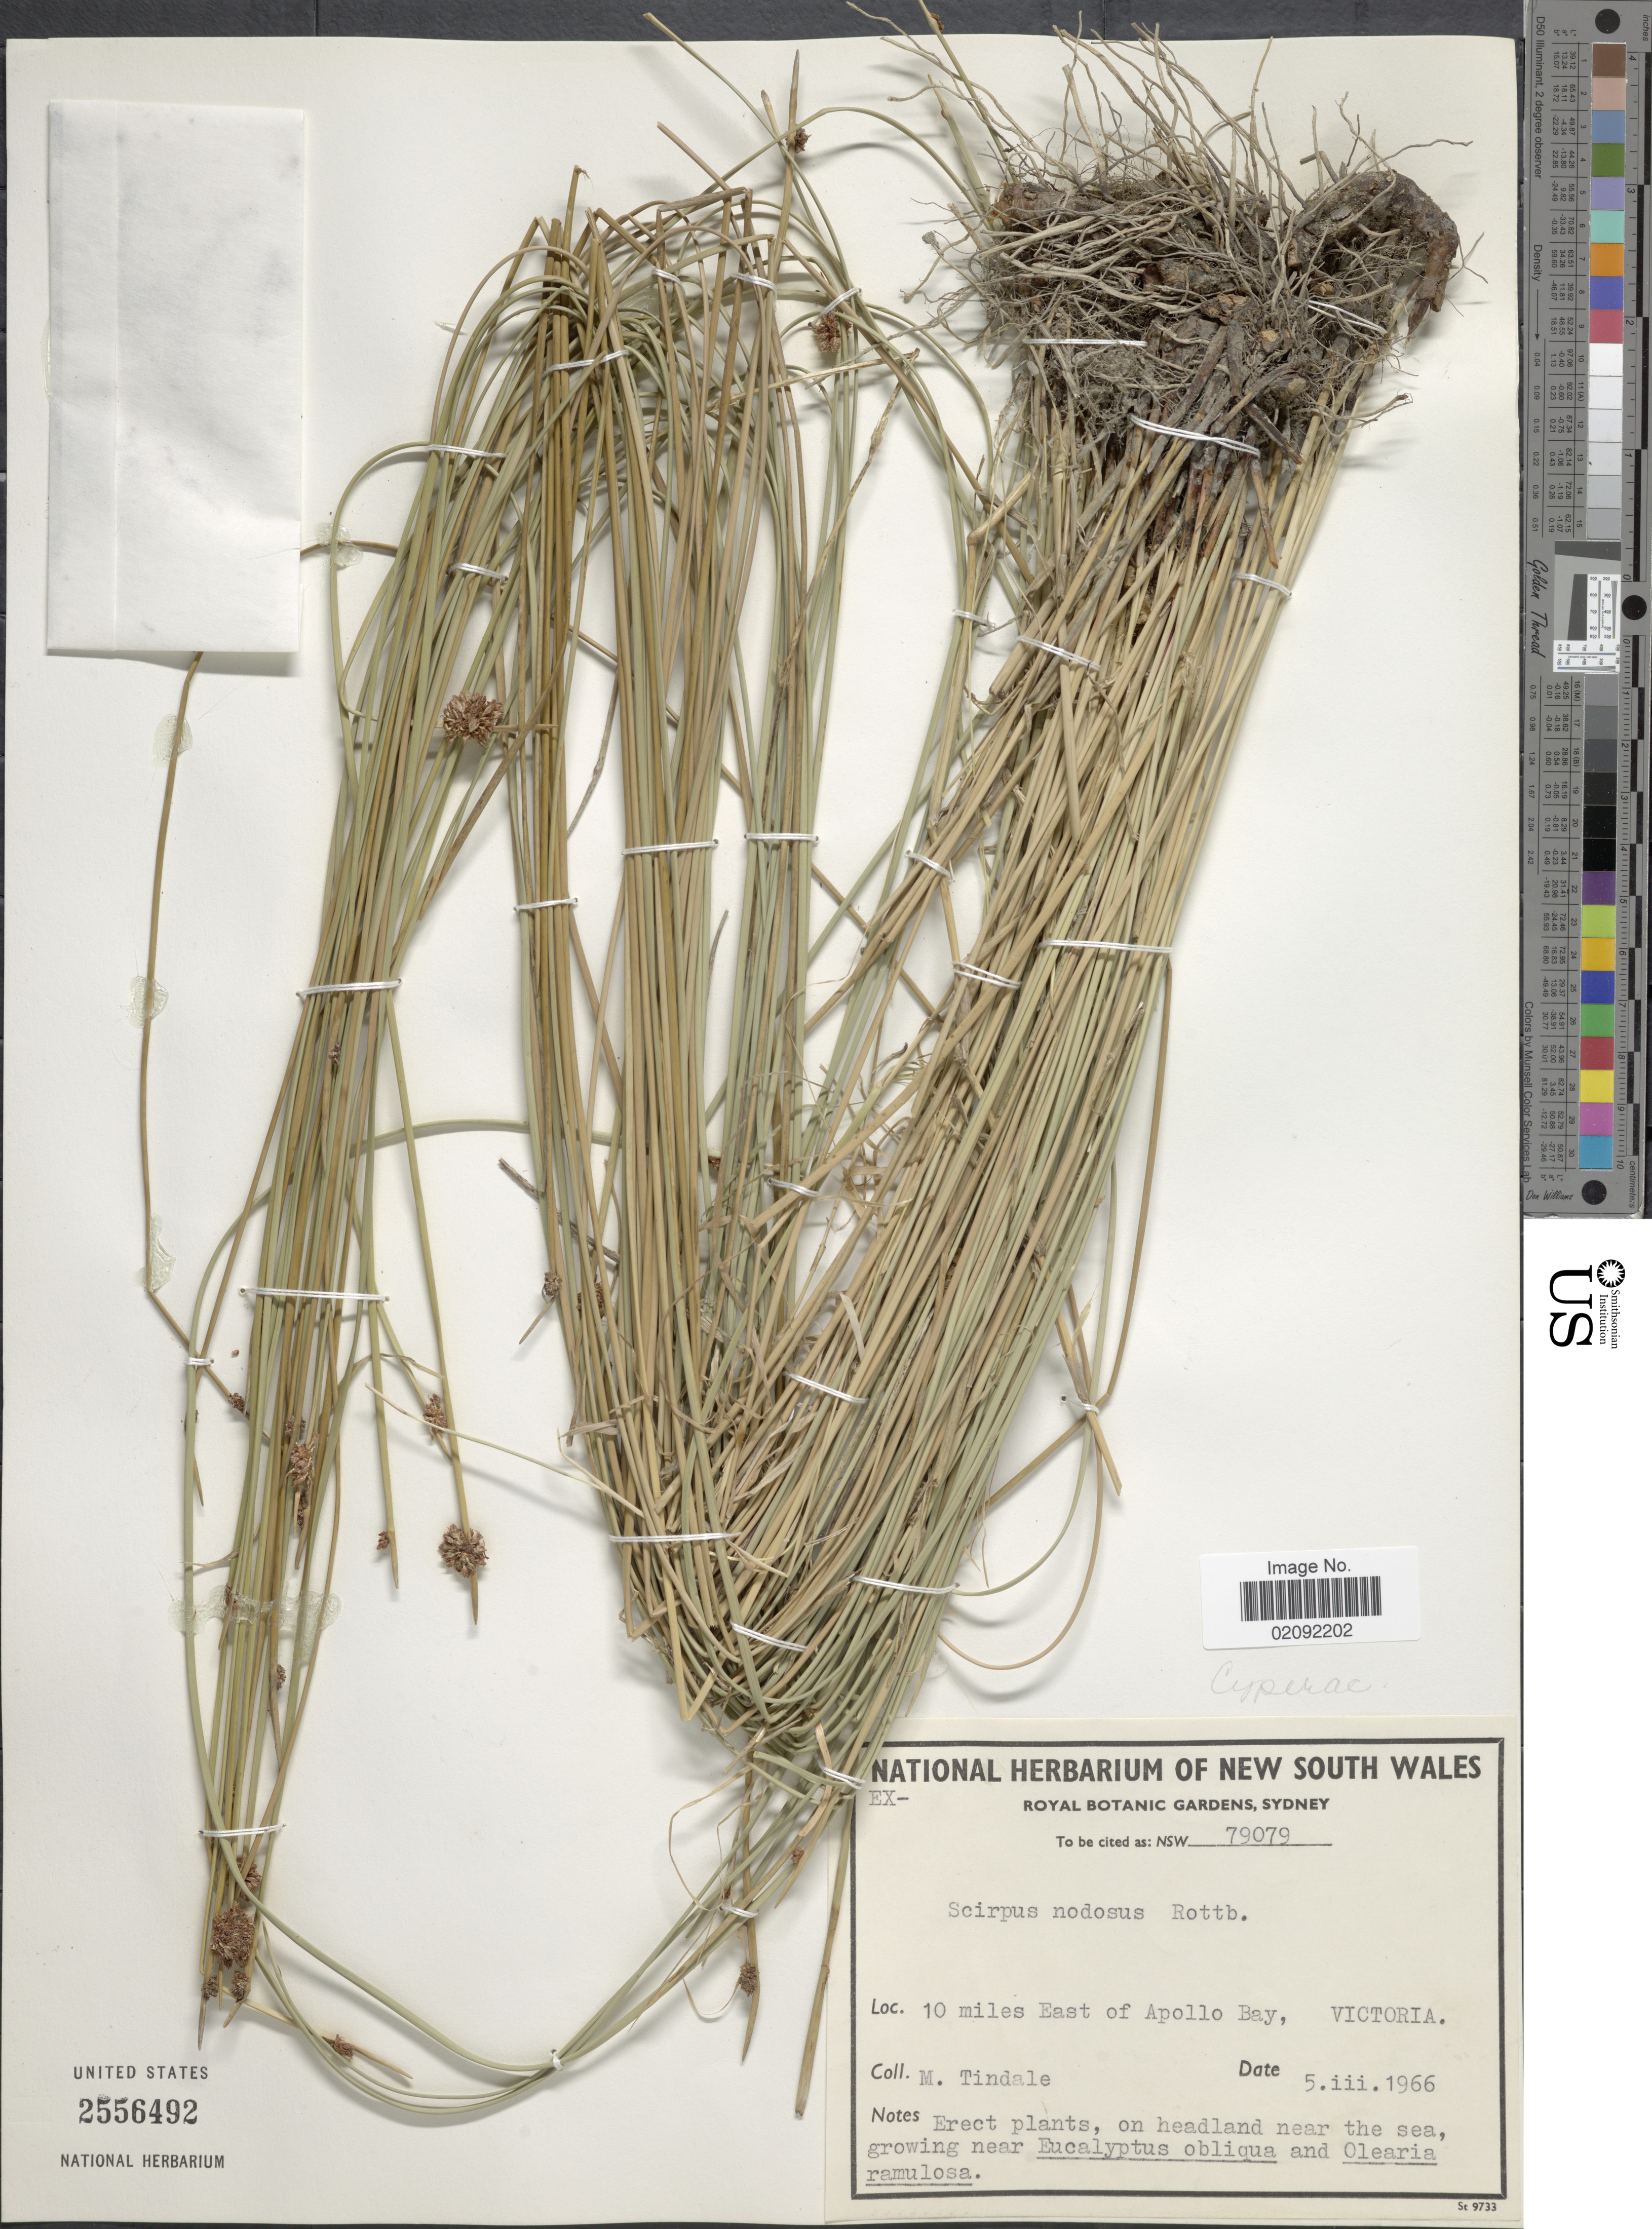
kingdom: Plantae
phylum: Tracheophyta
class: Liliopsida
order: Poales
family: Cyperaceae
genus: Ficinia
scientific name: Ficinia nodosa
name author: (Rottb.) Goetgh. et al.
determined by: Strong, M. T., (US), Smithsonian Institution - National Museum of Natural History (UNITED STATES)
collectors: M. D. Tindale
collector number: NSW 79079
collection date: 1966-03-05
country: Australia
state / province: Victoria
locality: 10 miles East of Apollo Bay, Victoria, on headland near the sea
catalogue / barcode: US 2556492